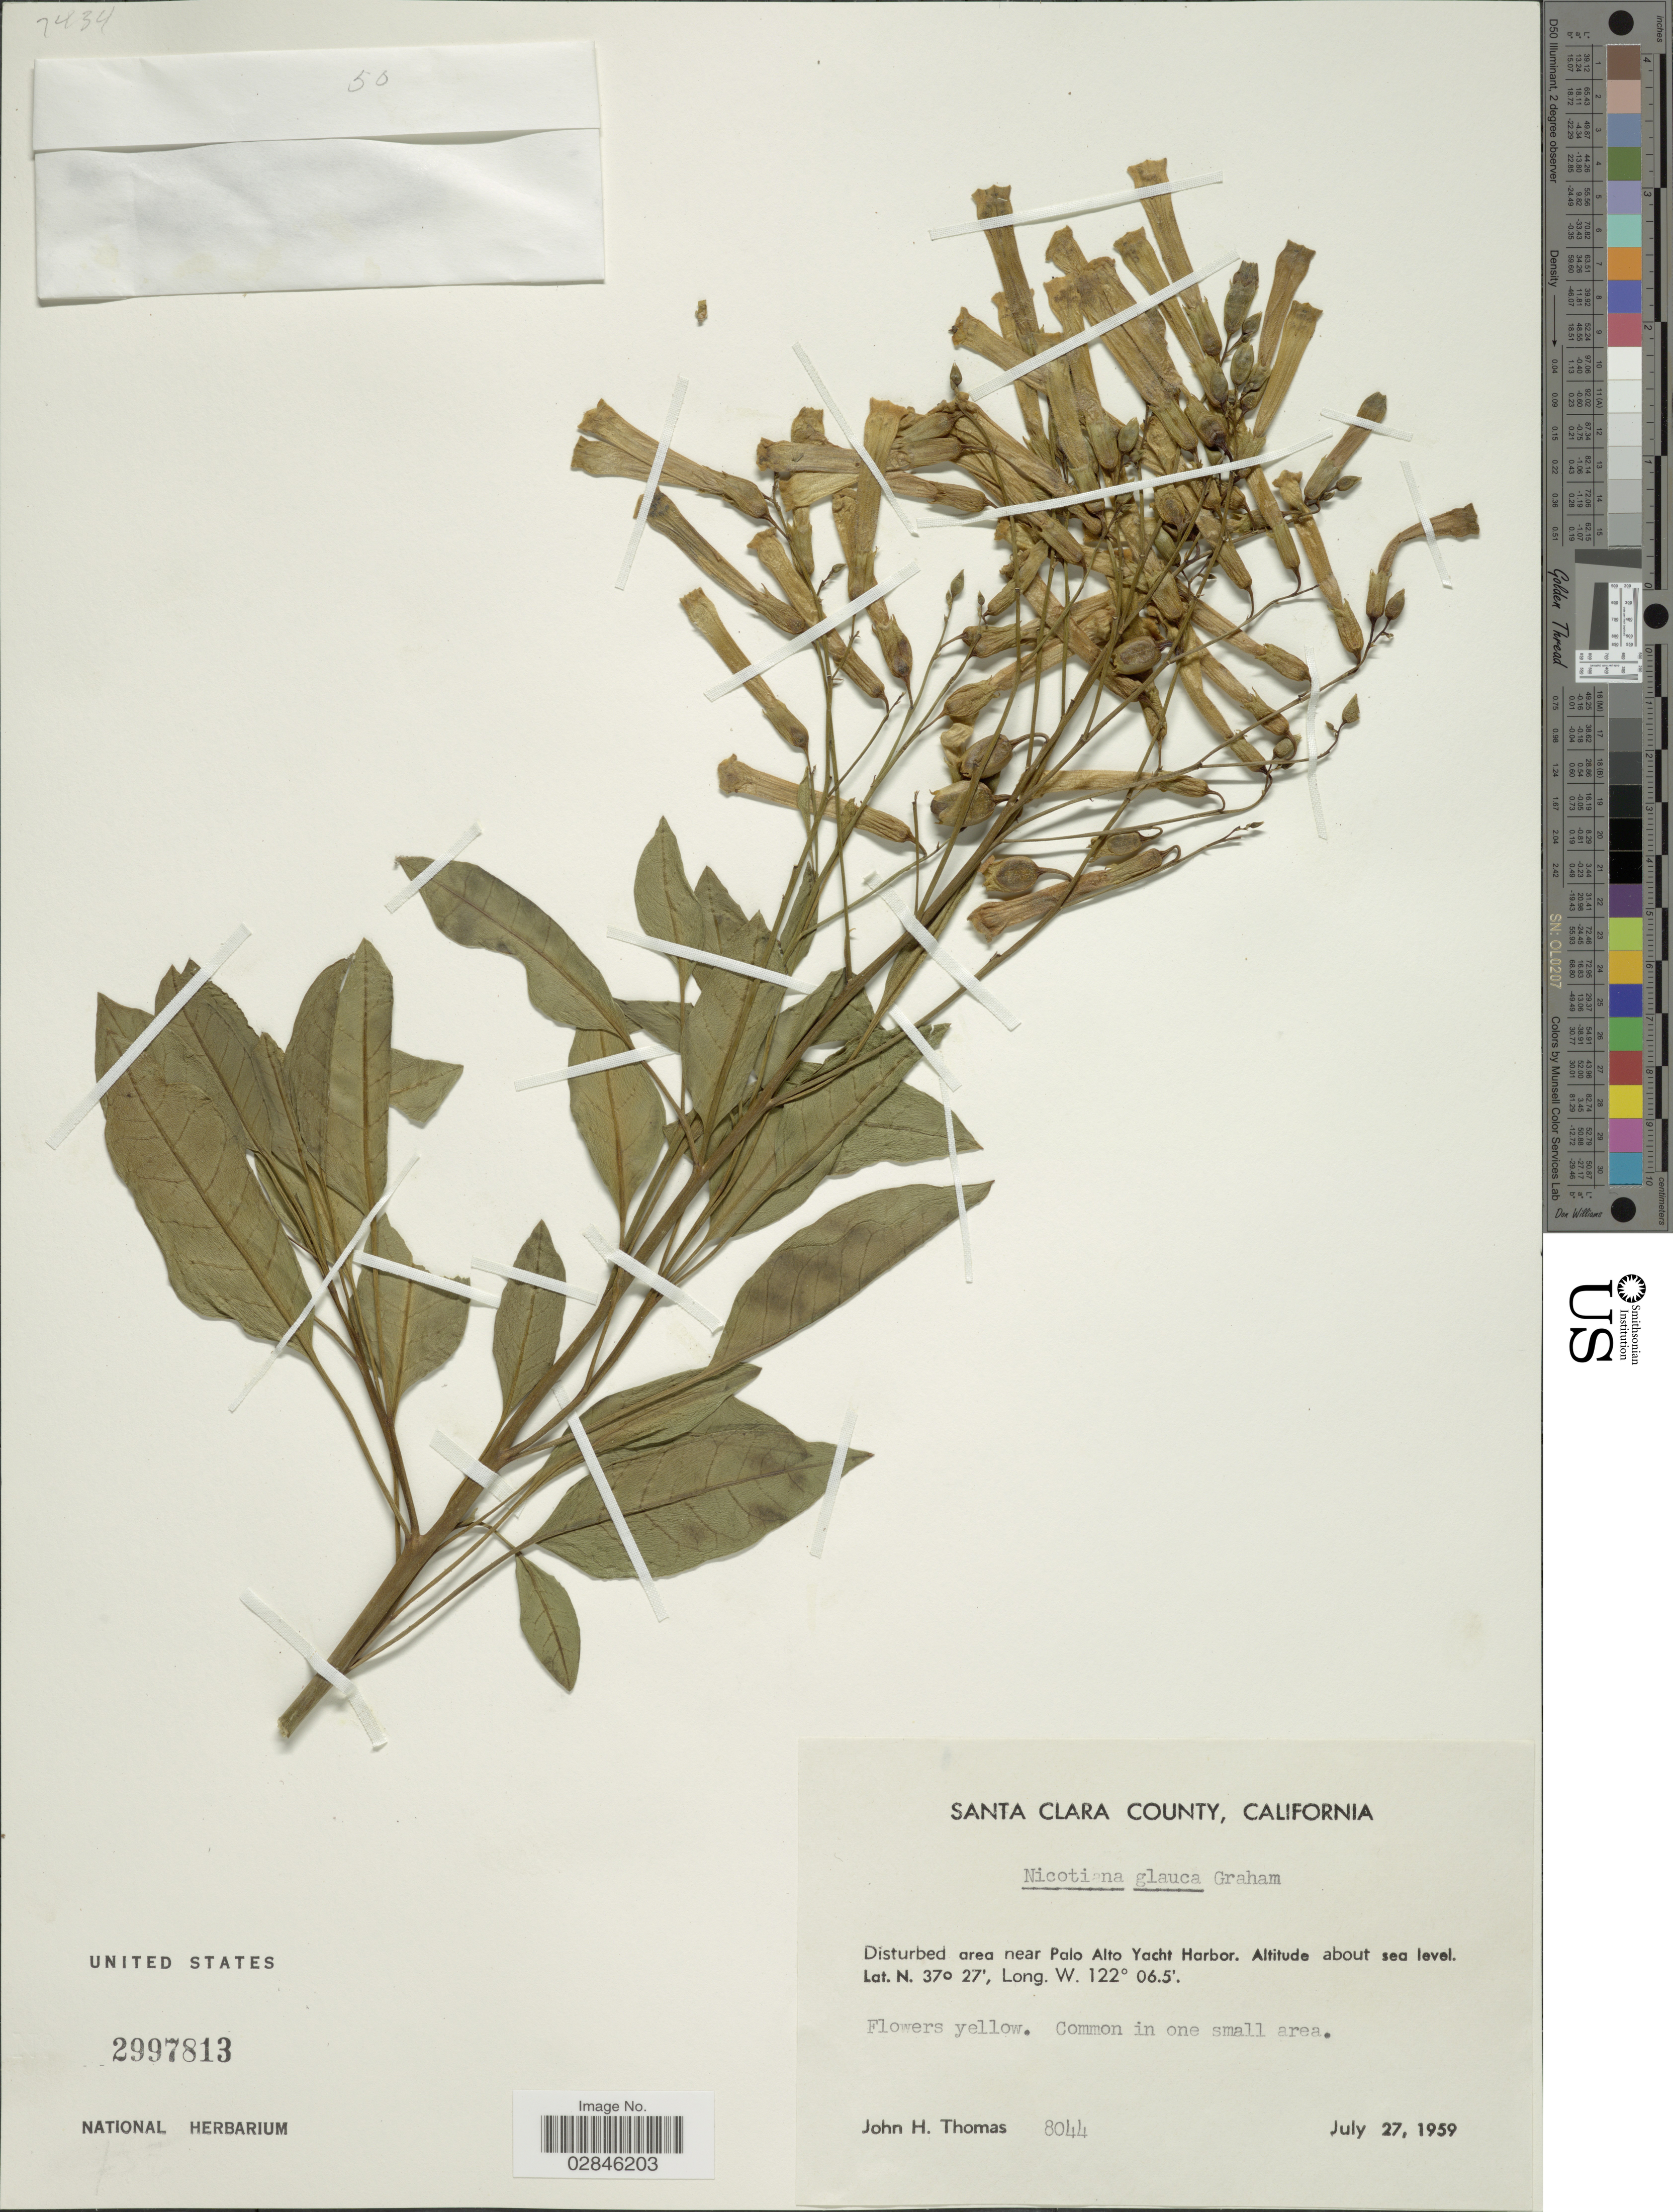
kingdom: Plantae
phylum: Tracheophyta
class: Magnoliopsida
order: Solanales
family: Solanaceae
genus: Nicotiana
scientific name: Nicotiana glauca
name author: Graham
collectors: J. H. Thomas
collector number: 8044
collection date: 1959-07-27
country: United States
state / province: California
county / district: Santa Clara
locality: Santa Clara County. Area near Palo Alto Yacht Harbor.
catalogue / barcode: US 2997813